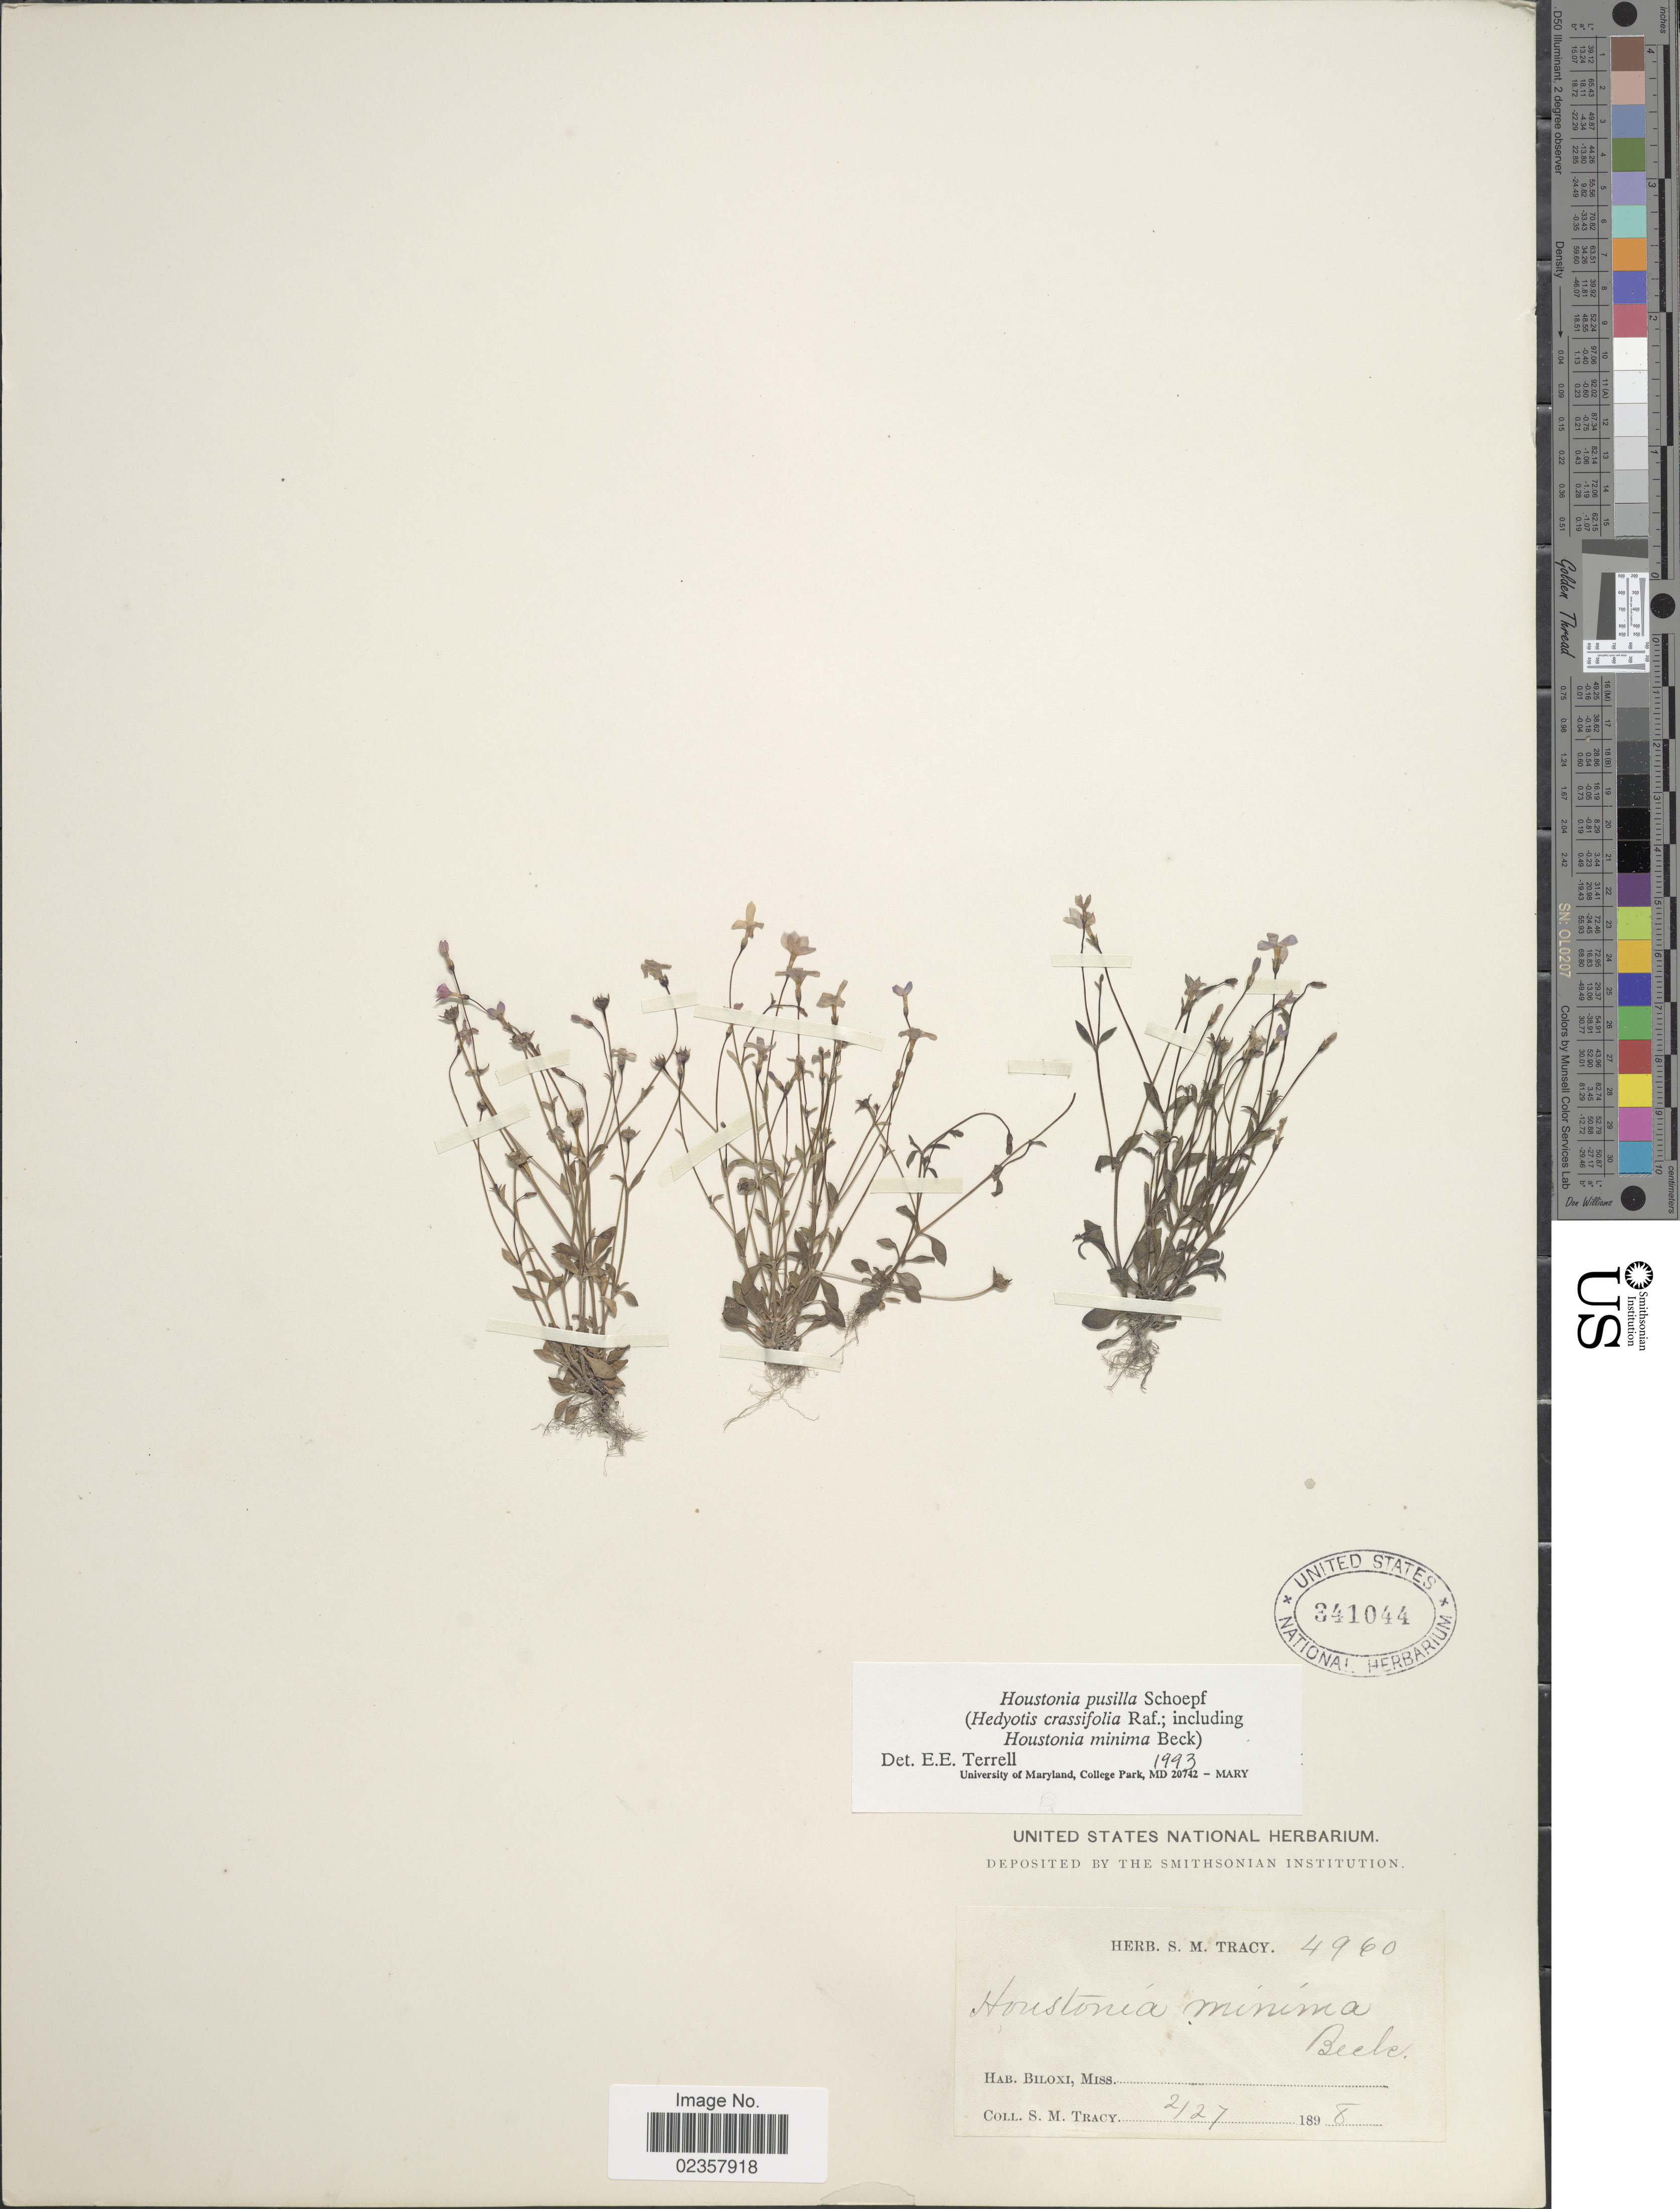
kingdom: Plantae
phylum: Tracheophyta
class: Magnoliopsida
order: Gentianales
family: Rubiaceae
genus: Houstonia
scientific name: Houstonia pusilla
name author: Schoepf.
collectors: S. M. Tracy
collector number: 4960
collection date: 1898-02-27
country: United States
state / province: Mississippi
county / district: Harrison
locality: Biloxi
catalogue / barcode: US 341044